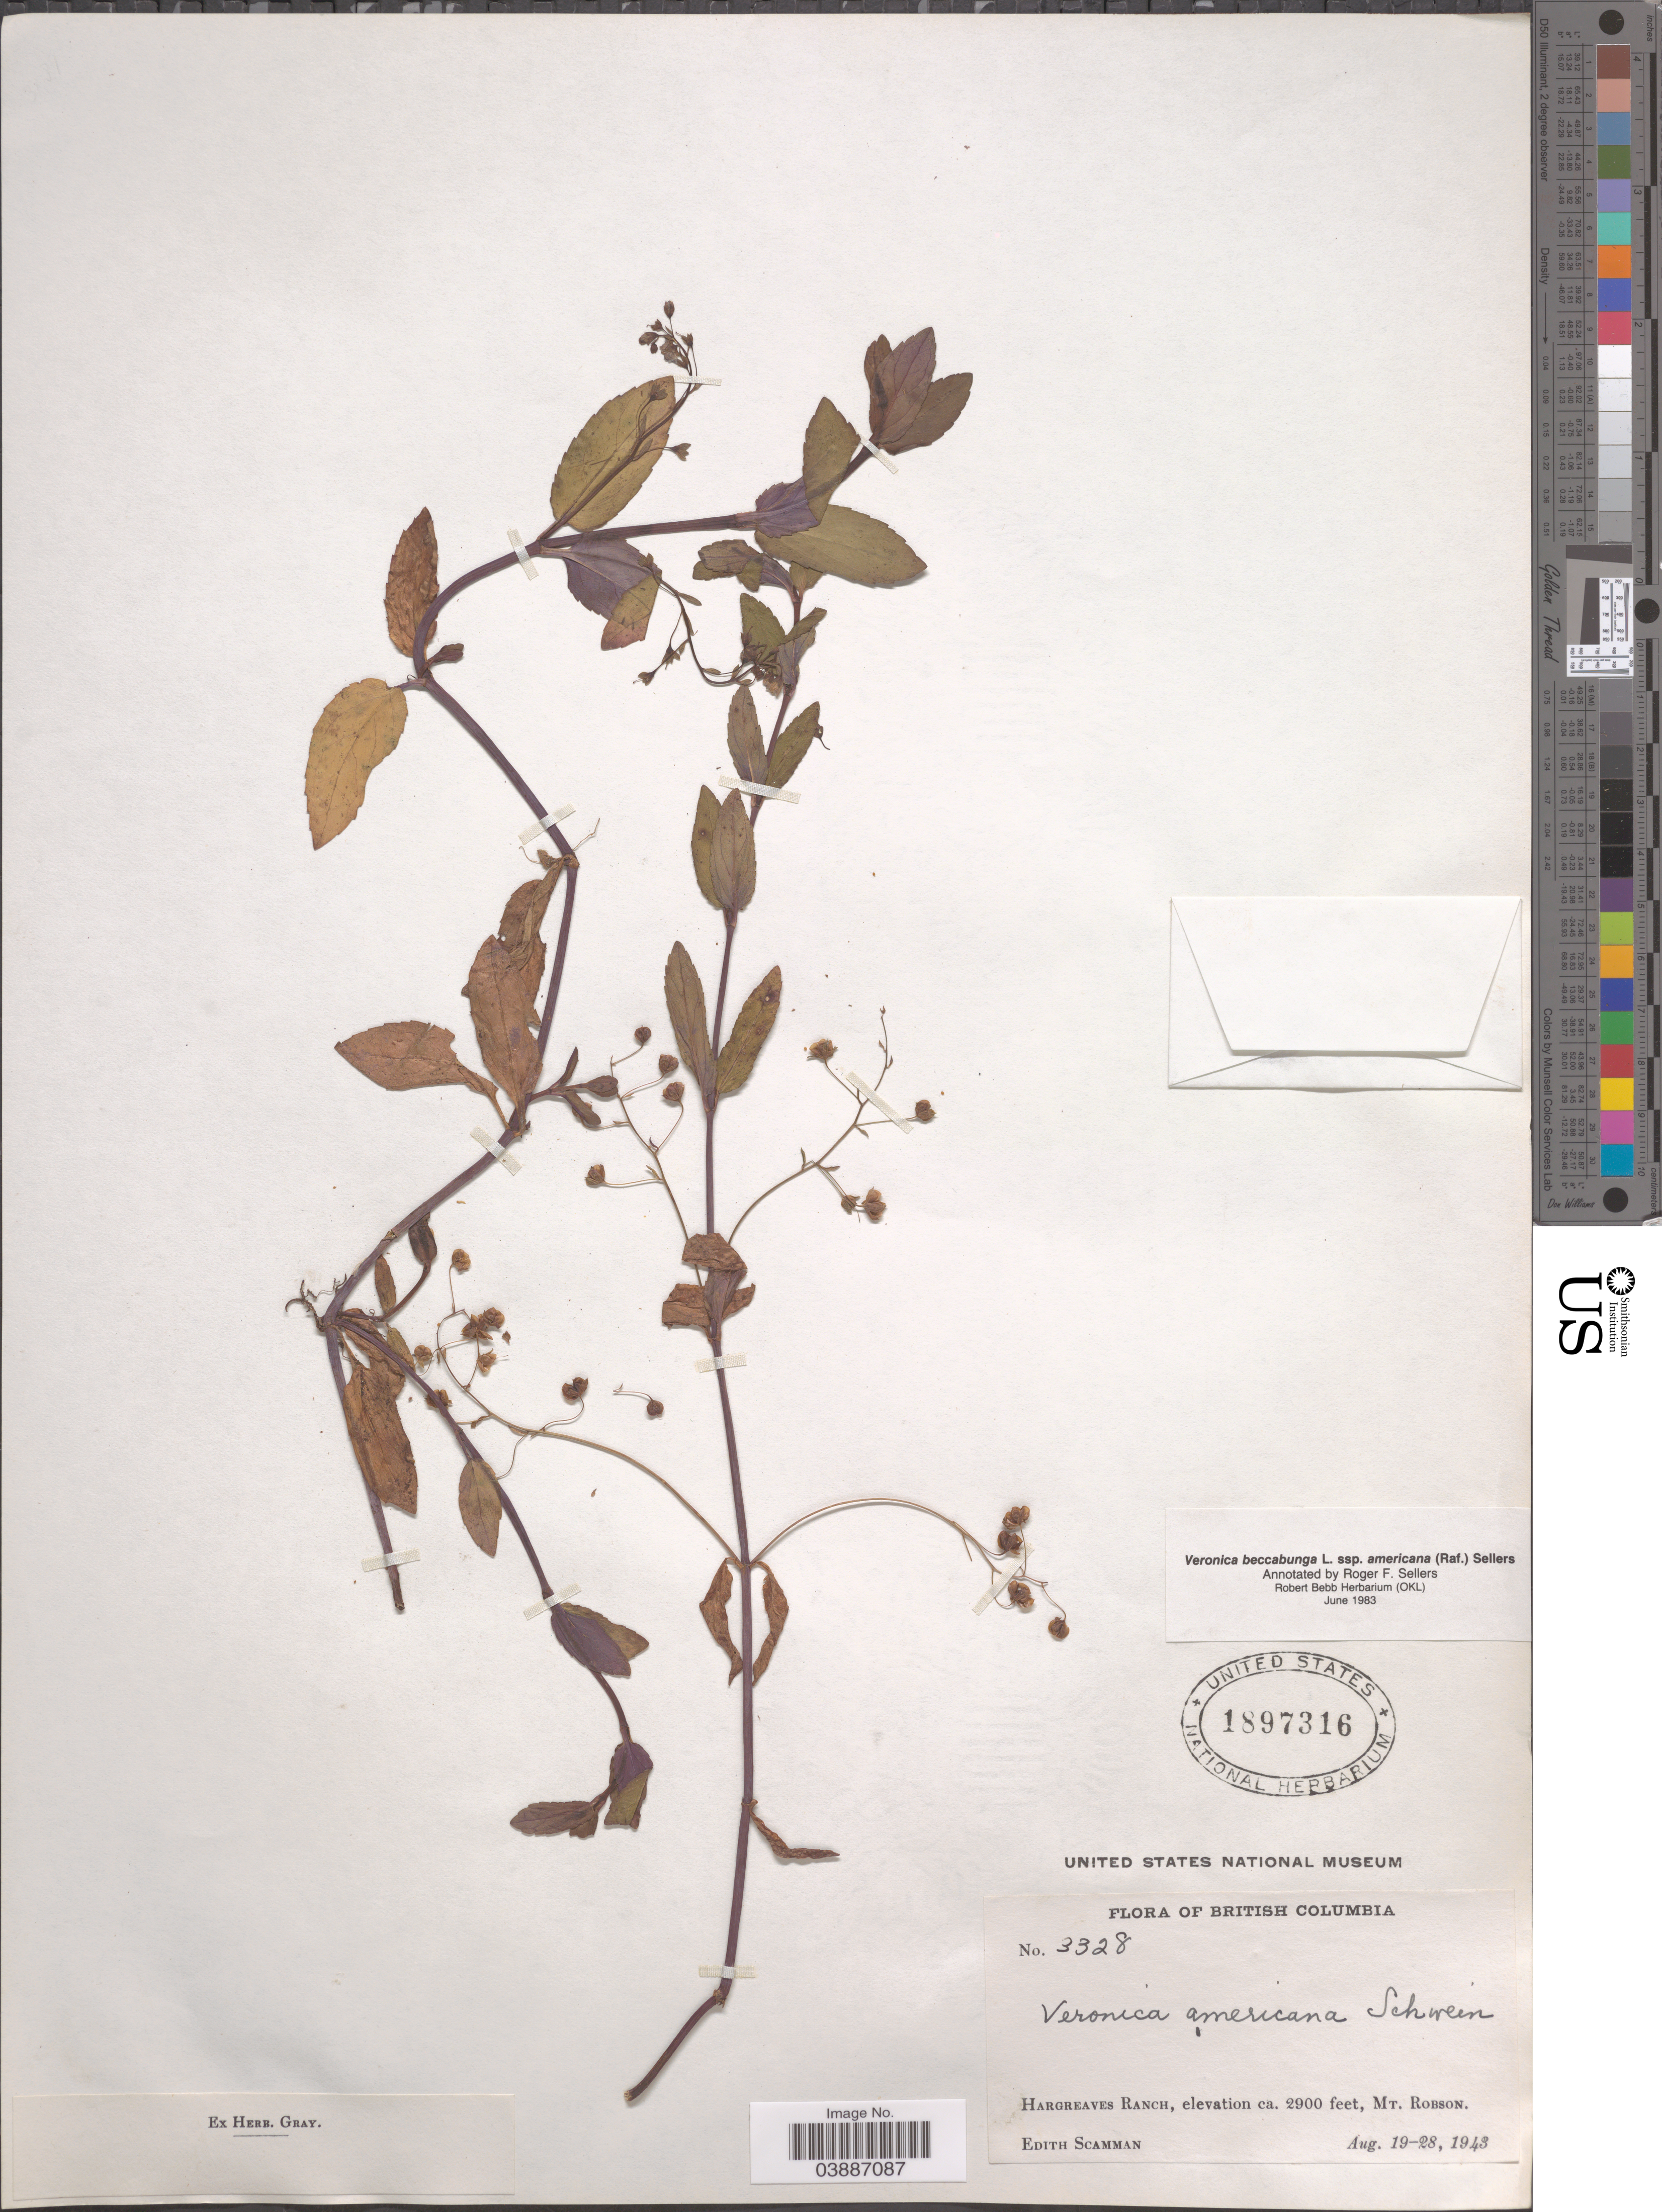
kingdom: Plantae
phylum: Tracheophyta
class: Magnoliopsida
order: Lamiales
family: Plantaginaceae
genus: Veronica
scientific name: Veronica beccabunga subsp. americana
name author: Raf.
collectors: E. Scamman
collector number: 3328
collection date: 1943-08-19/1943-08-28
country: Canada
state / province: British Columbia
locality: Hargreaves Ranch, Mt. Robson.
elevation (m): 884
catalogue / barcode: US 1897316